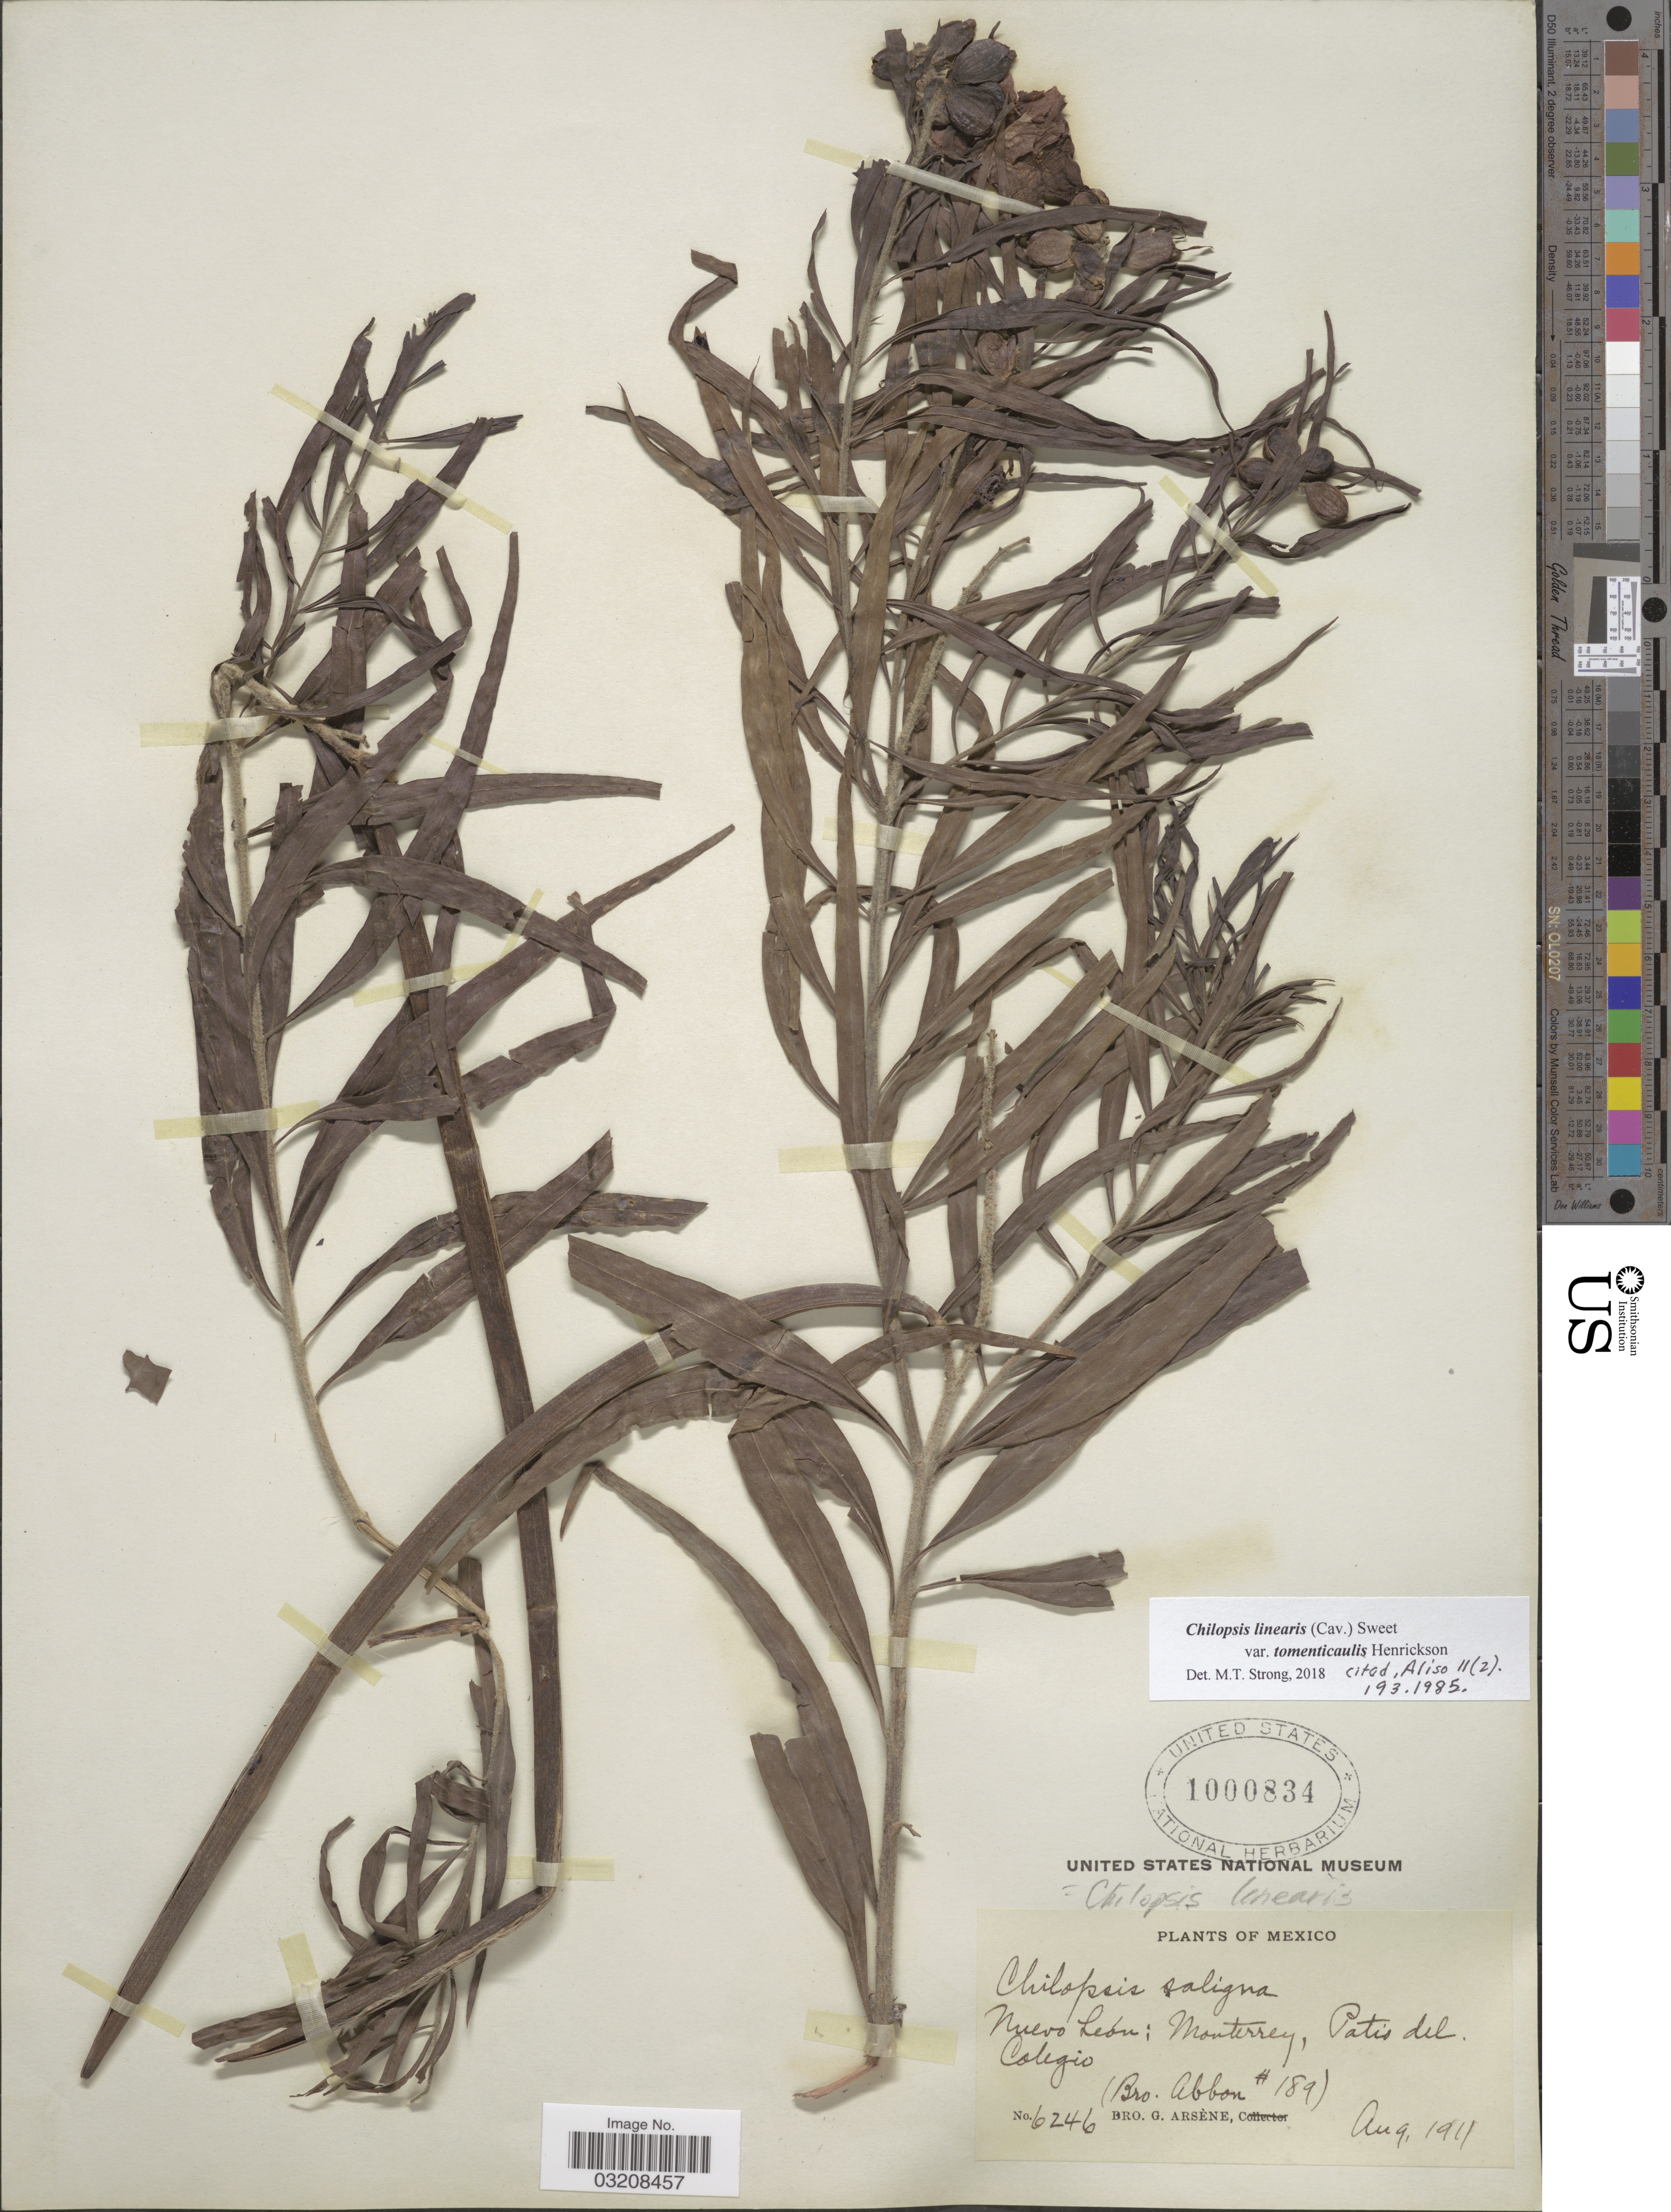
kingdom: Plantae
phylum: Tracheophyta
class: Magnoliopsida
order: Lamiales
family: Bignoniaceae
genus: Chilopsis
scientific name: Chilopsis linearis var. tomenticaulis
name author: Henrickson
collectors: Bro. G. Arsène & Bro. Abbon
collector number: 6246/189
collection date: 1911-08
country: Mexico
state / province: Nuevo León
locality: Monterrey, Patio del Colegio.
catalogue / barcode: US 1000834